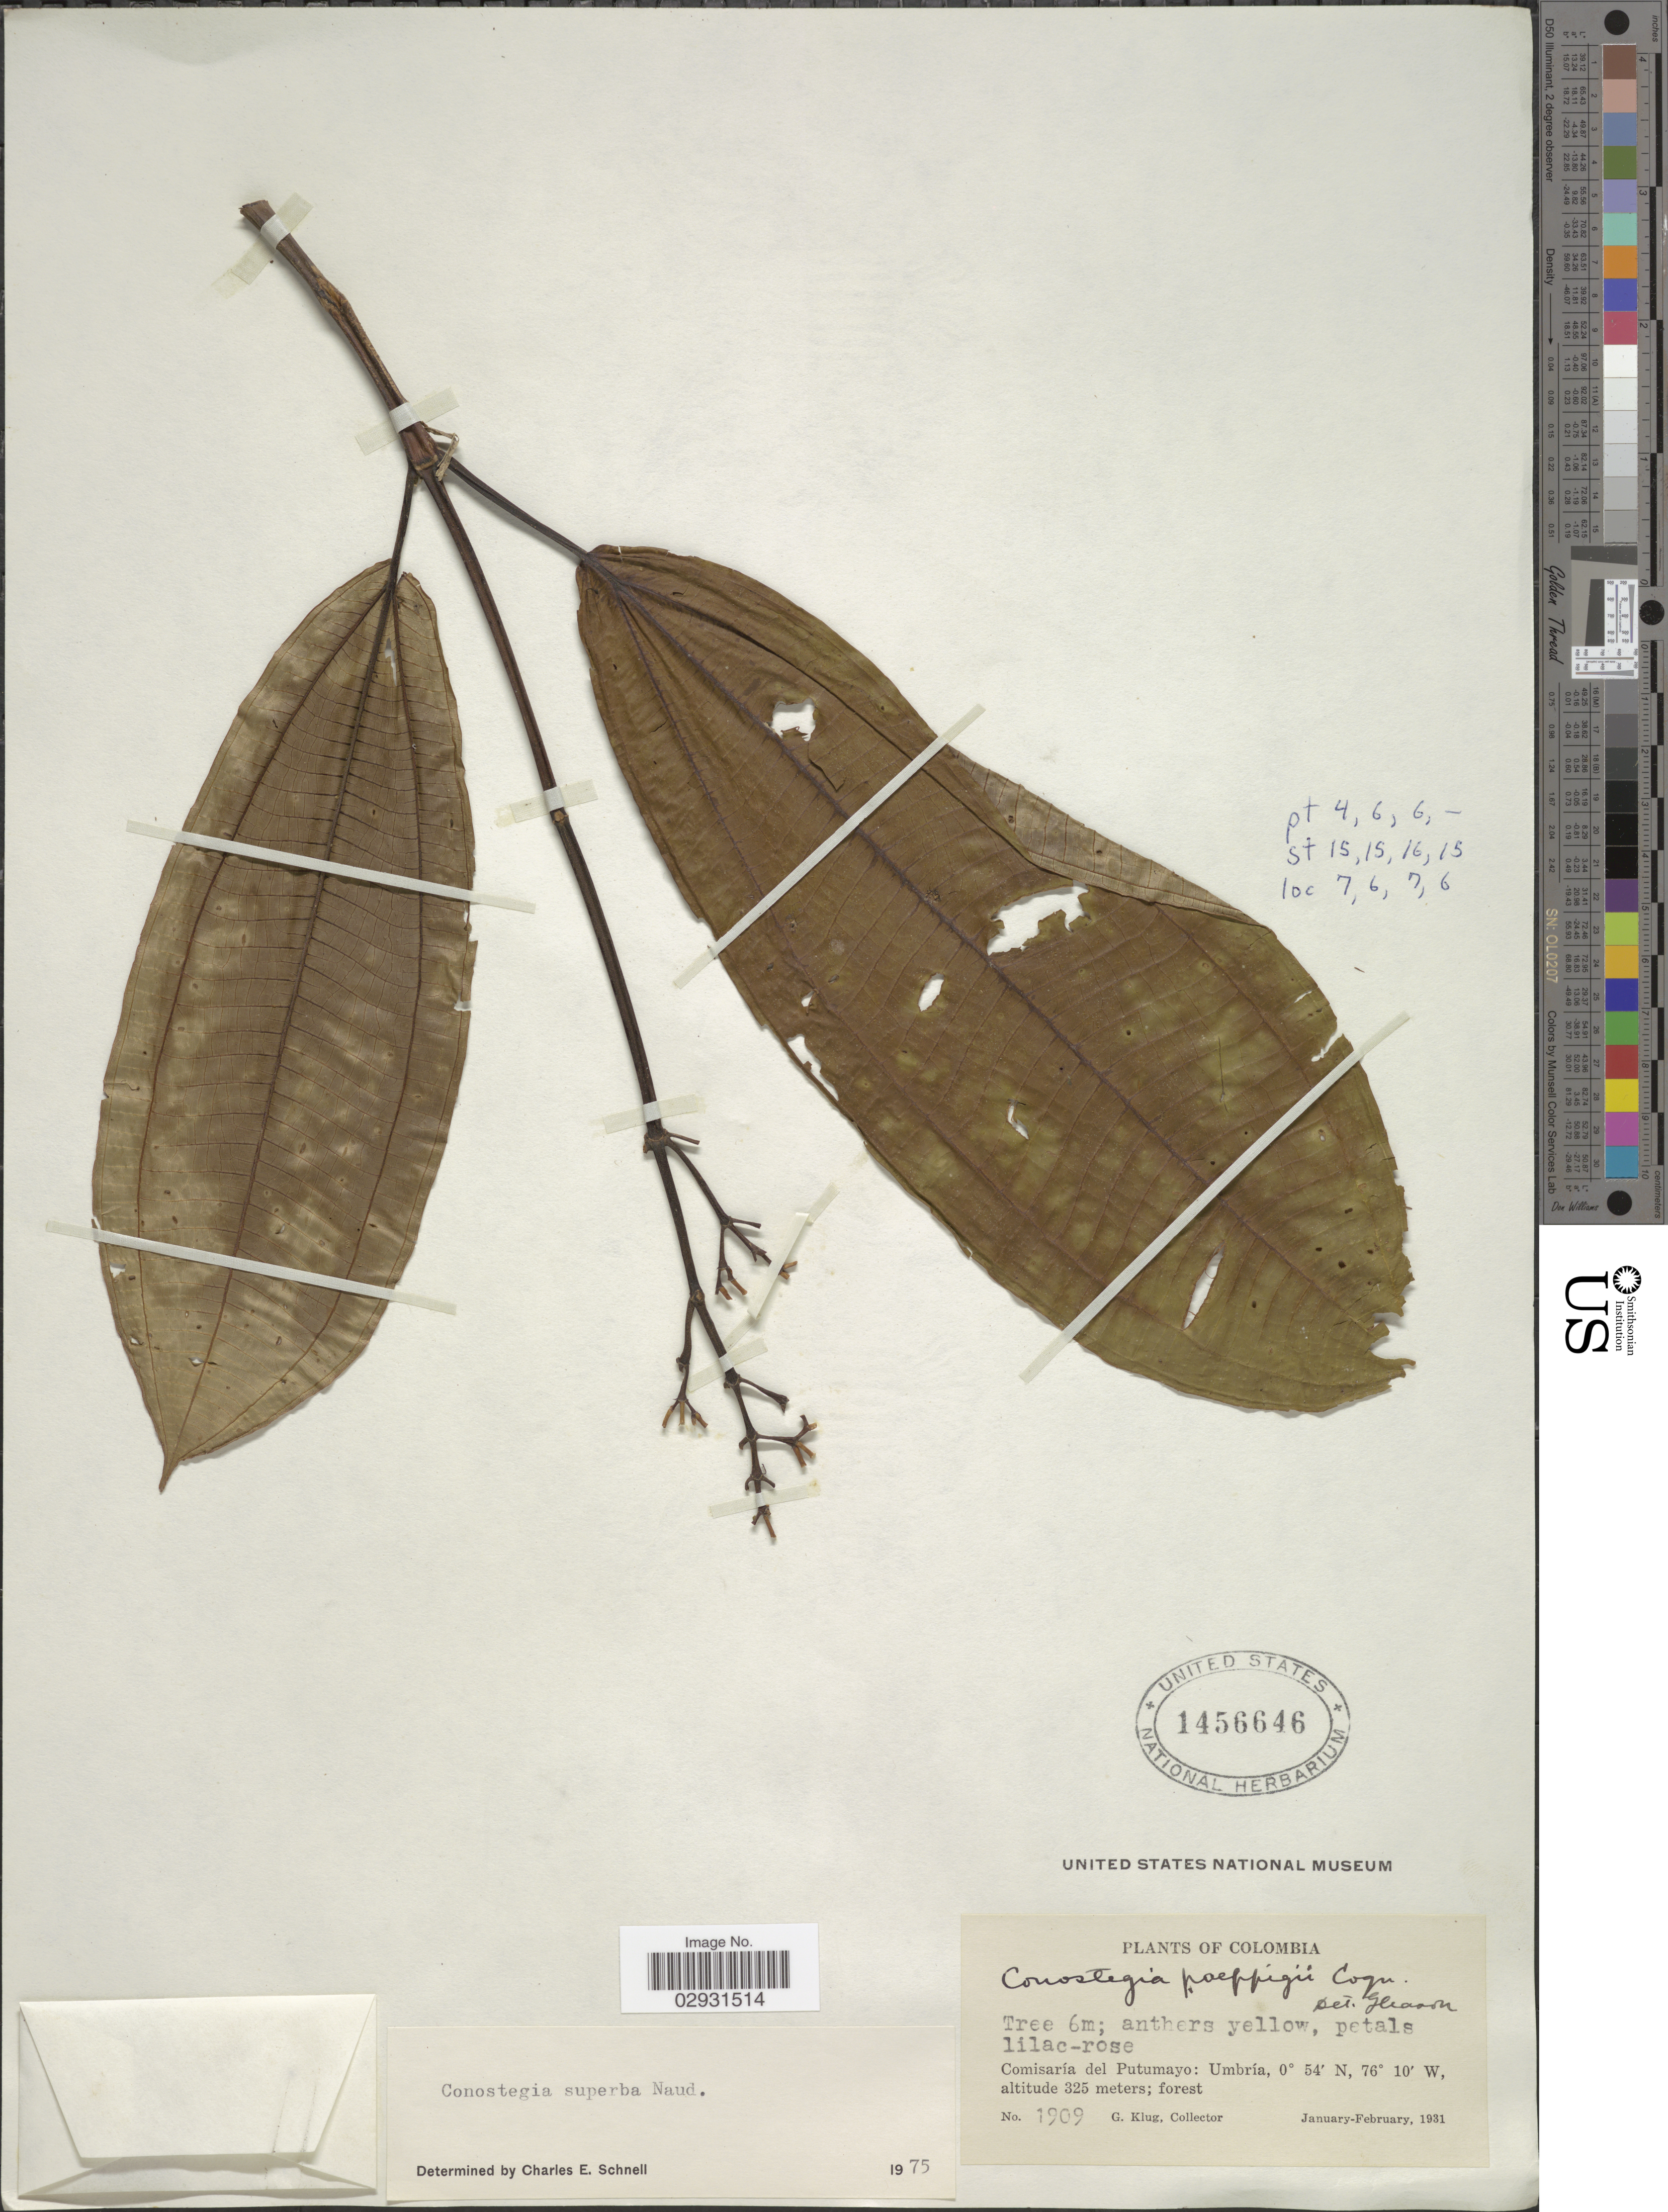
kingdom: Plantae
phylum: Tracheophyta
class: Magnoliopsida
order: Myrtales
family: Melastomataceae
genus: Conostegia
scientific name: Conostegia superba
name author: Naudin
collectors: G. Klug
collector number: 1909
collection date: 1931-01/1931-02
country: Colombia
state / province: Putumayo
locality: Comisaría del Putumayo: Umbría.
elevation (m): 325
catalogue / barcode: US 1456646